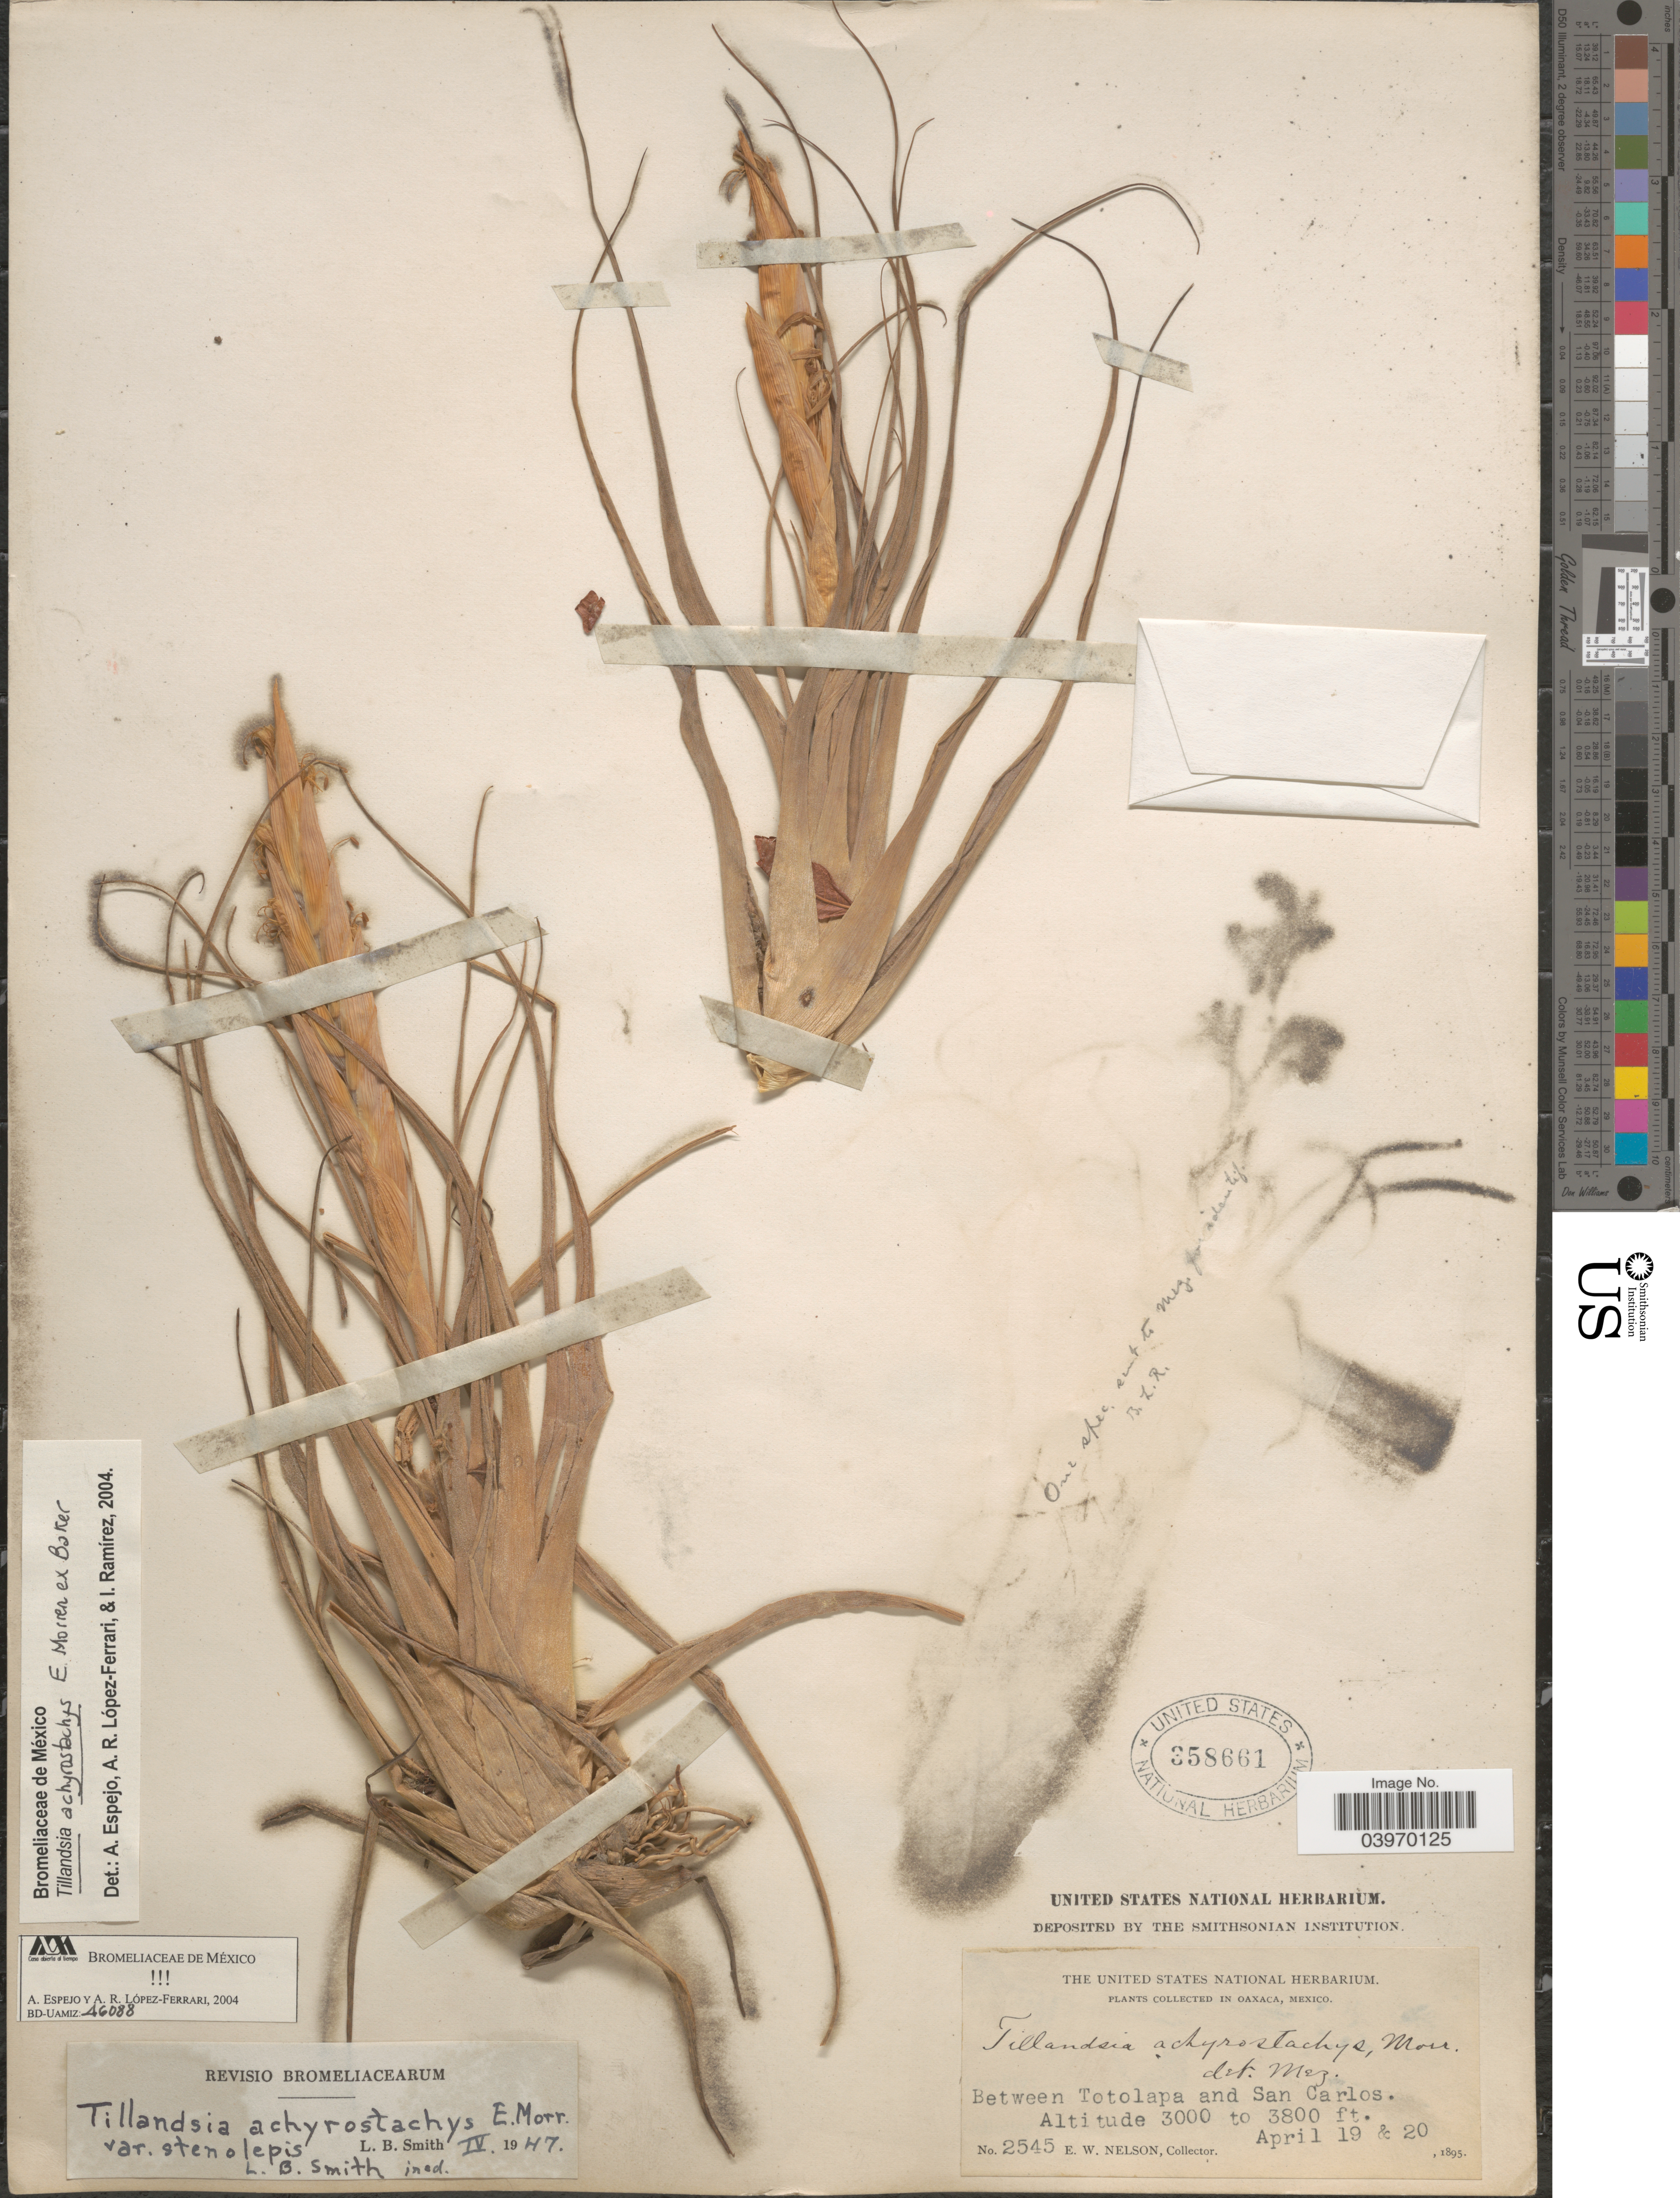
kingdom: Plantae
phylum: Tracheophyta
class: Liliopsida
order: Poales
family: Bromeliaceae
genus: Tillandsia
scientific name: Tillandsia achyrostachys var. stenolepis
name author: L.B. Sm.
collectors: E. W. Nelson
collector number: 2545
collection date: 1895-04-19/1895-04-20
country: Mexico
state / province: Oaxaca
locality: Between Totolapa and San Carlos.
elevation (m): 914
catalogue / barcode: US 358661